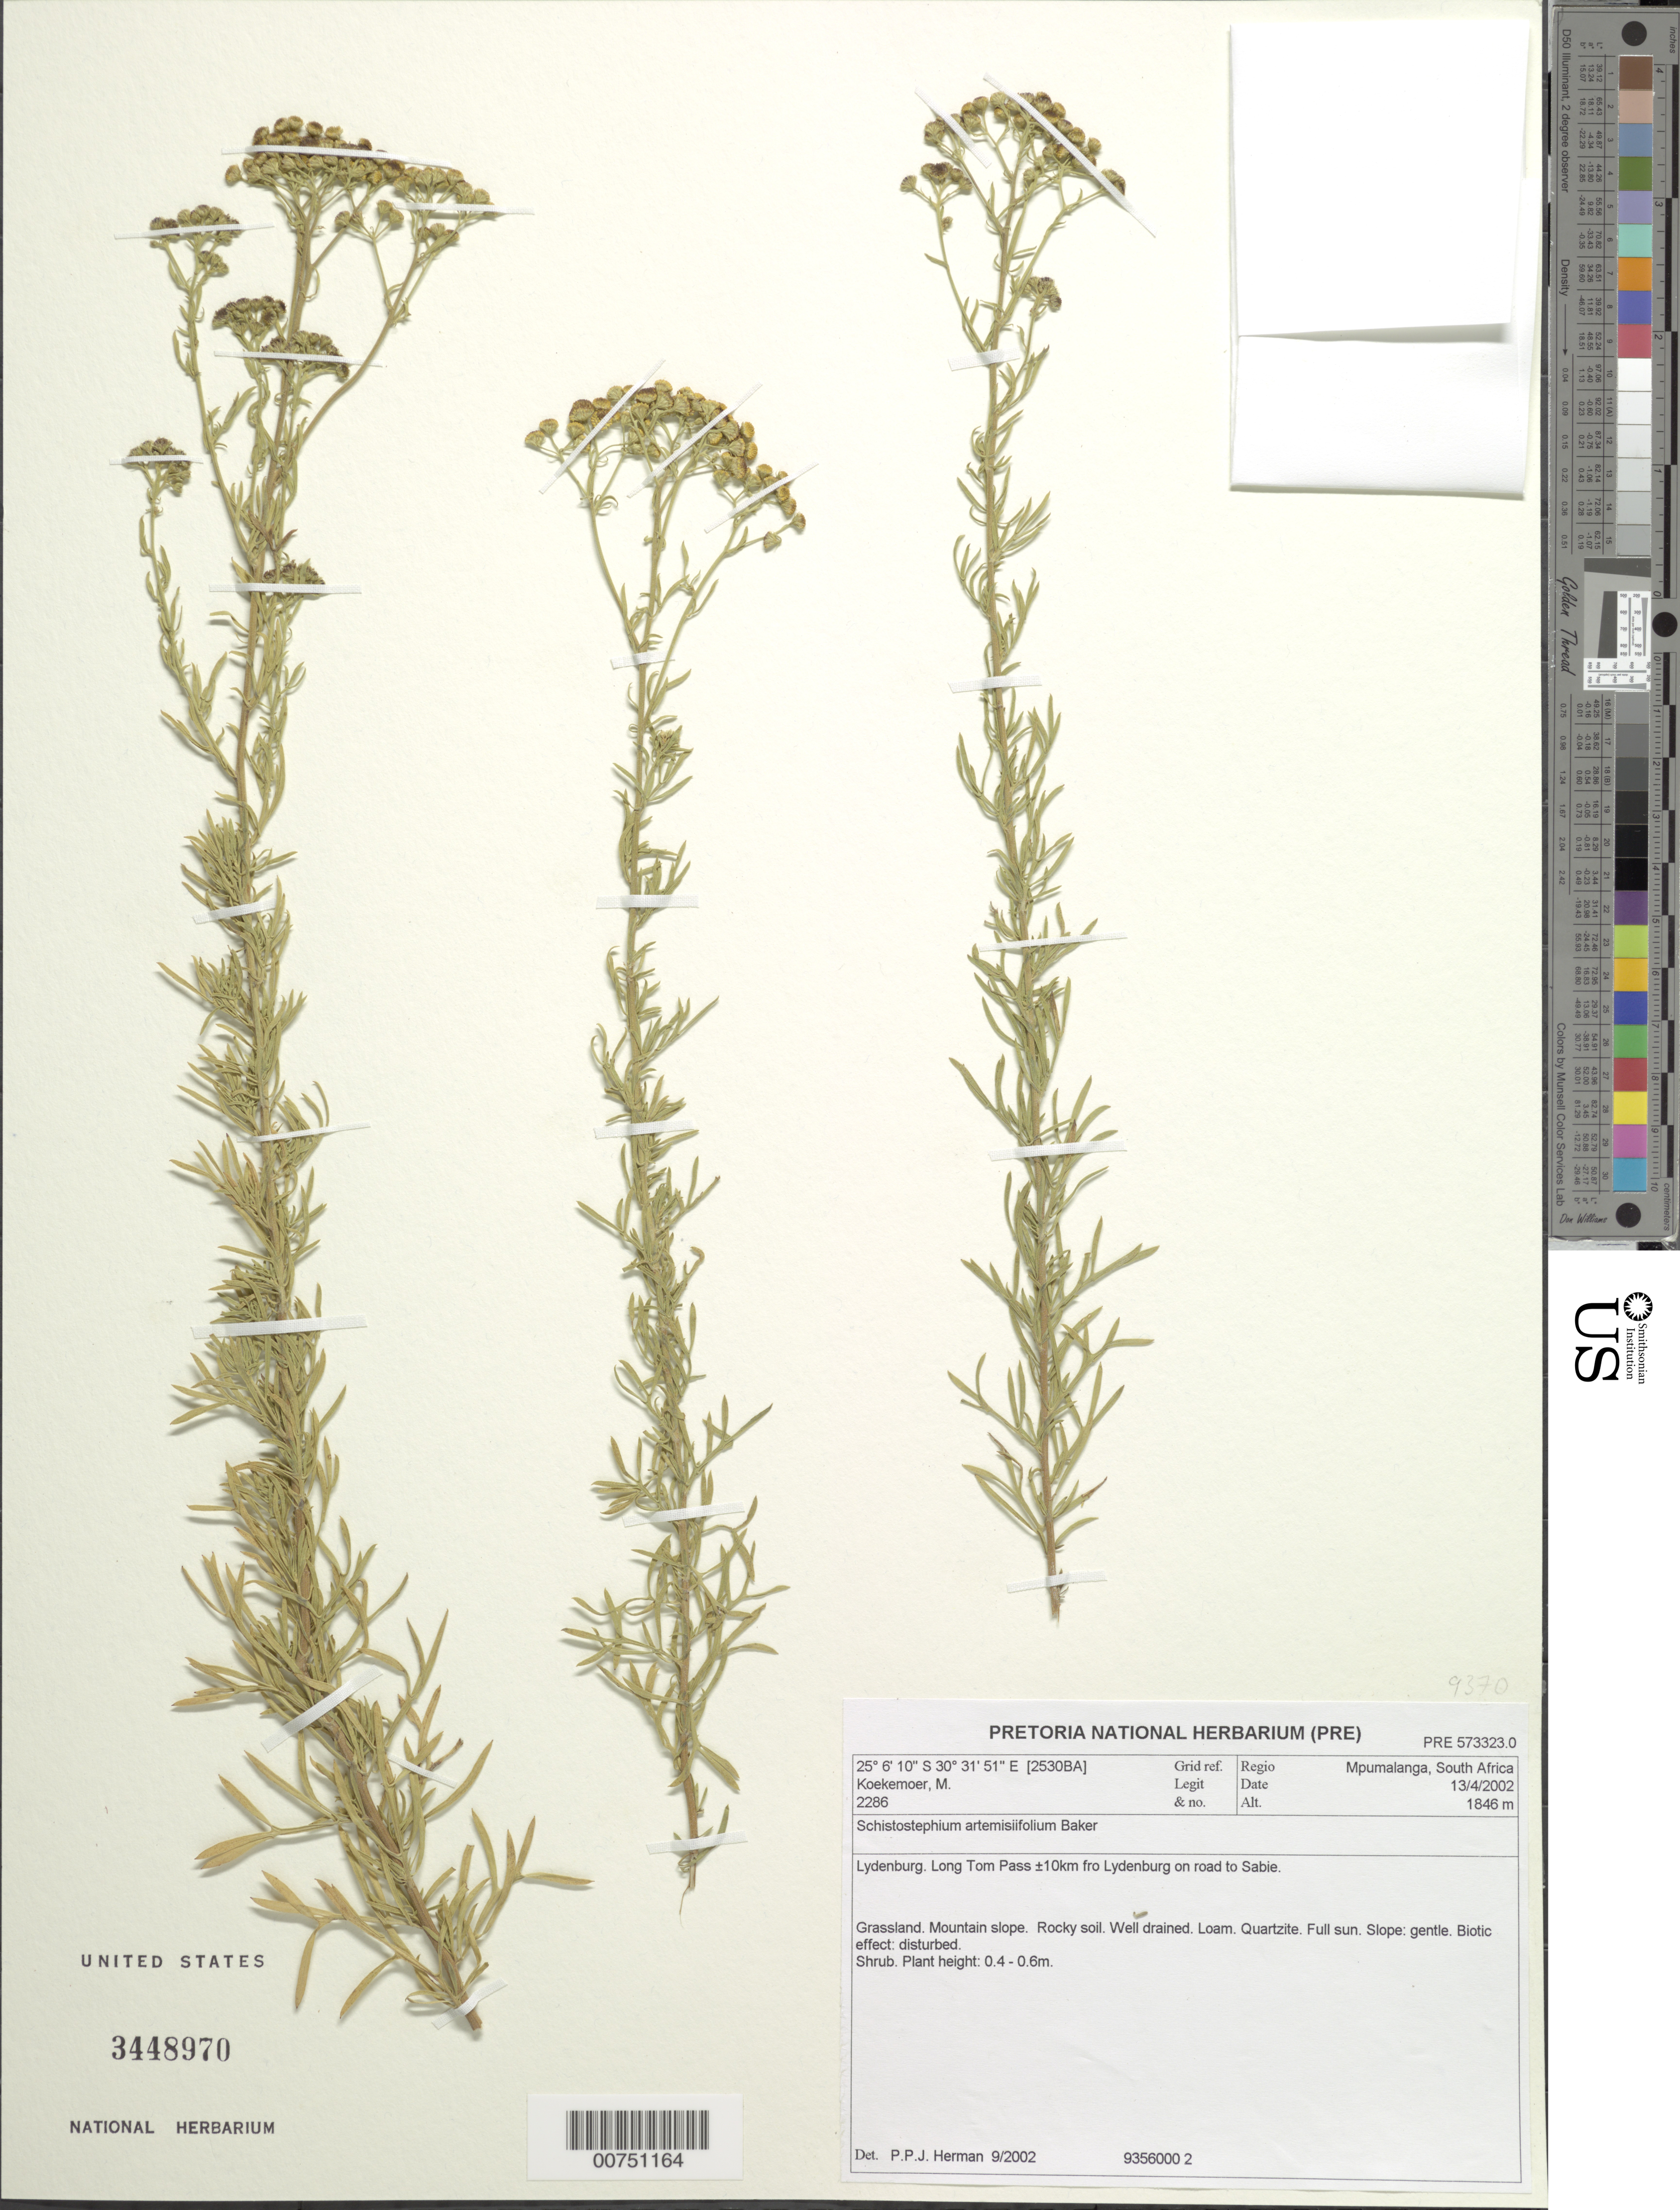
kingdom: Plantae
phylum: Tracheophyta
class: Magnoliopsida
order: Asterales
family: Asteraceae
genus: Schistostephium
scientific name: Schistostephium artemisiifolium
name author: Baker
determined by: Herman, P. P. J.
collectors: M. Koekemoer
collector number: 2286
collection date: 2002-04-13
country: South Africa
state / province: Mpumalanga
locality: Lydenburg, Long Tom Pass, ± 10 km from Lydenburg on road to Sabie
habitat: Grassland; mountain slope, rocky soil, well-drained, loam, quartzite, full sun, gentle slope, disturbed area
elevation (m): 1846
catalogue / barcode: US 3448970